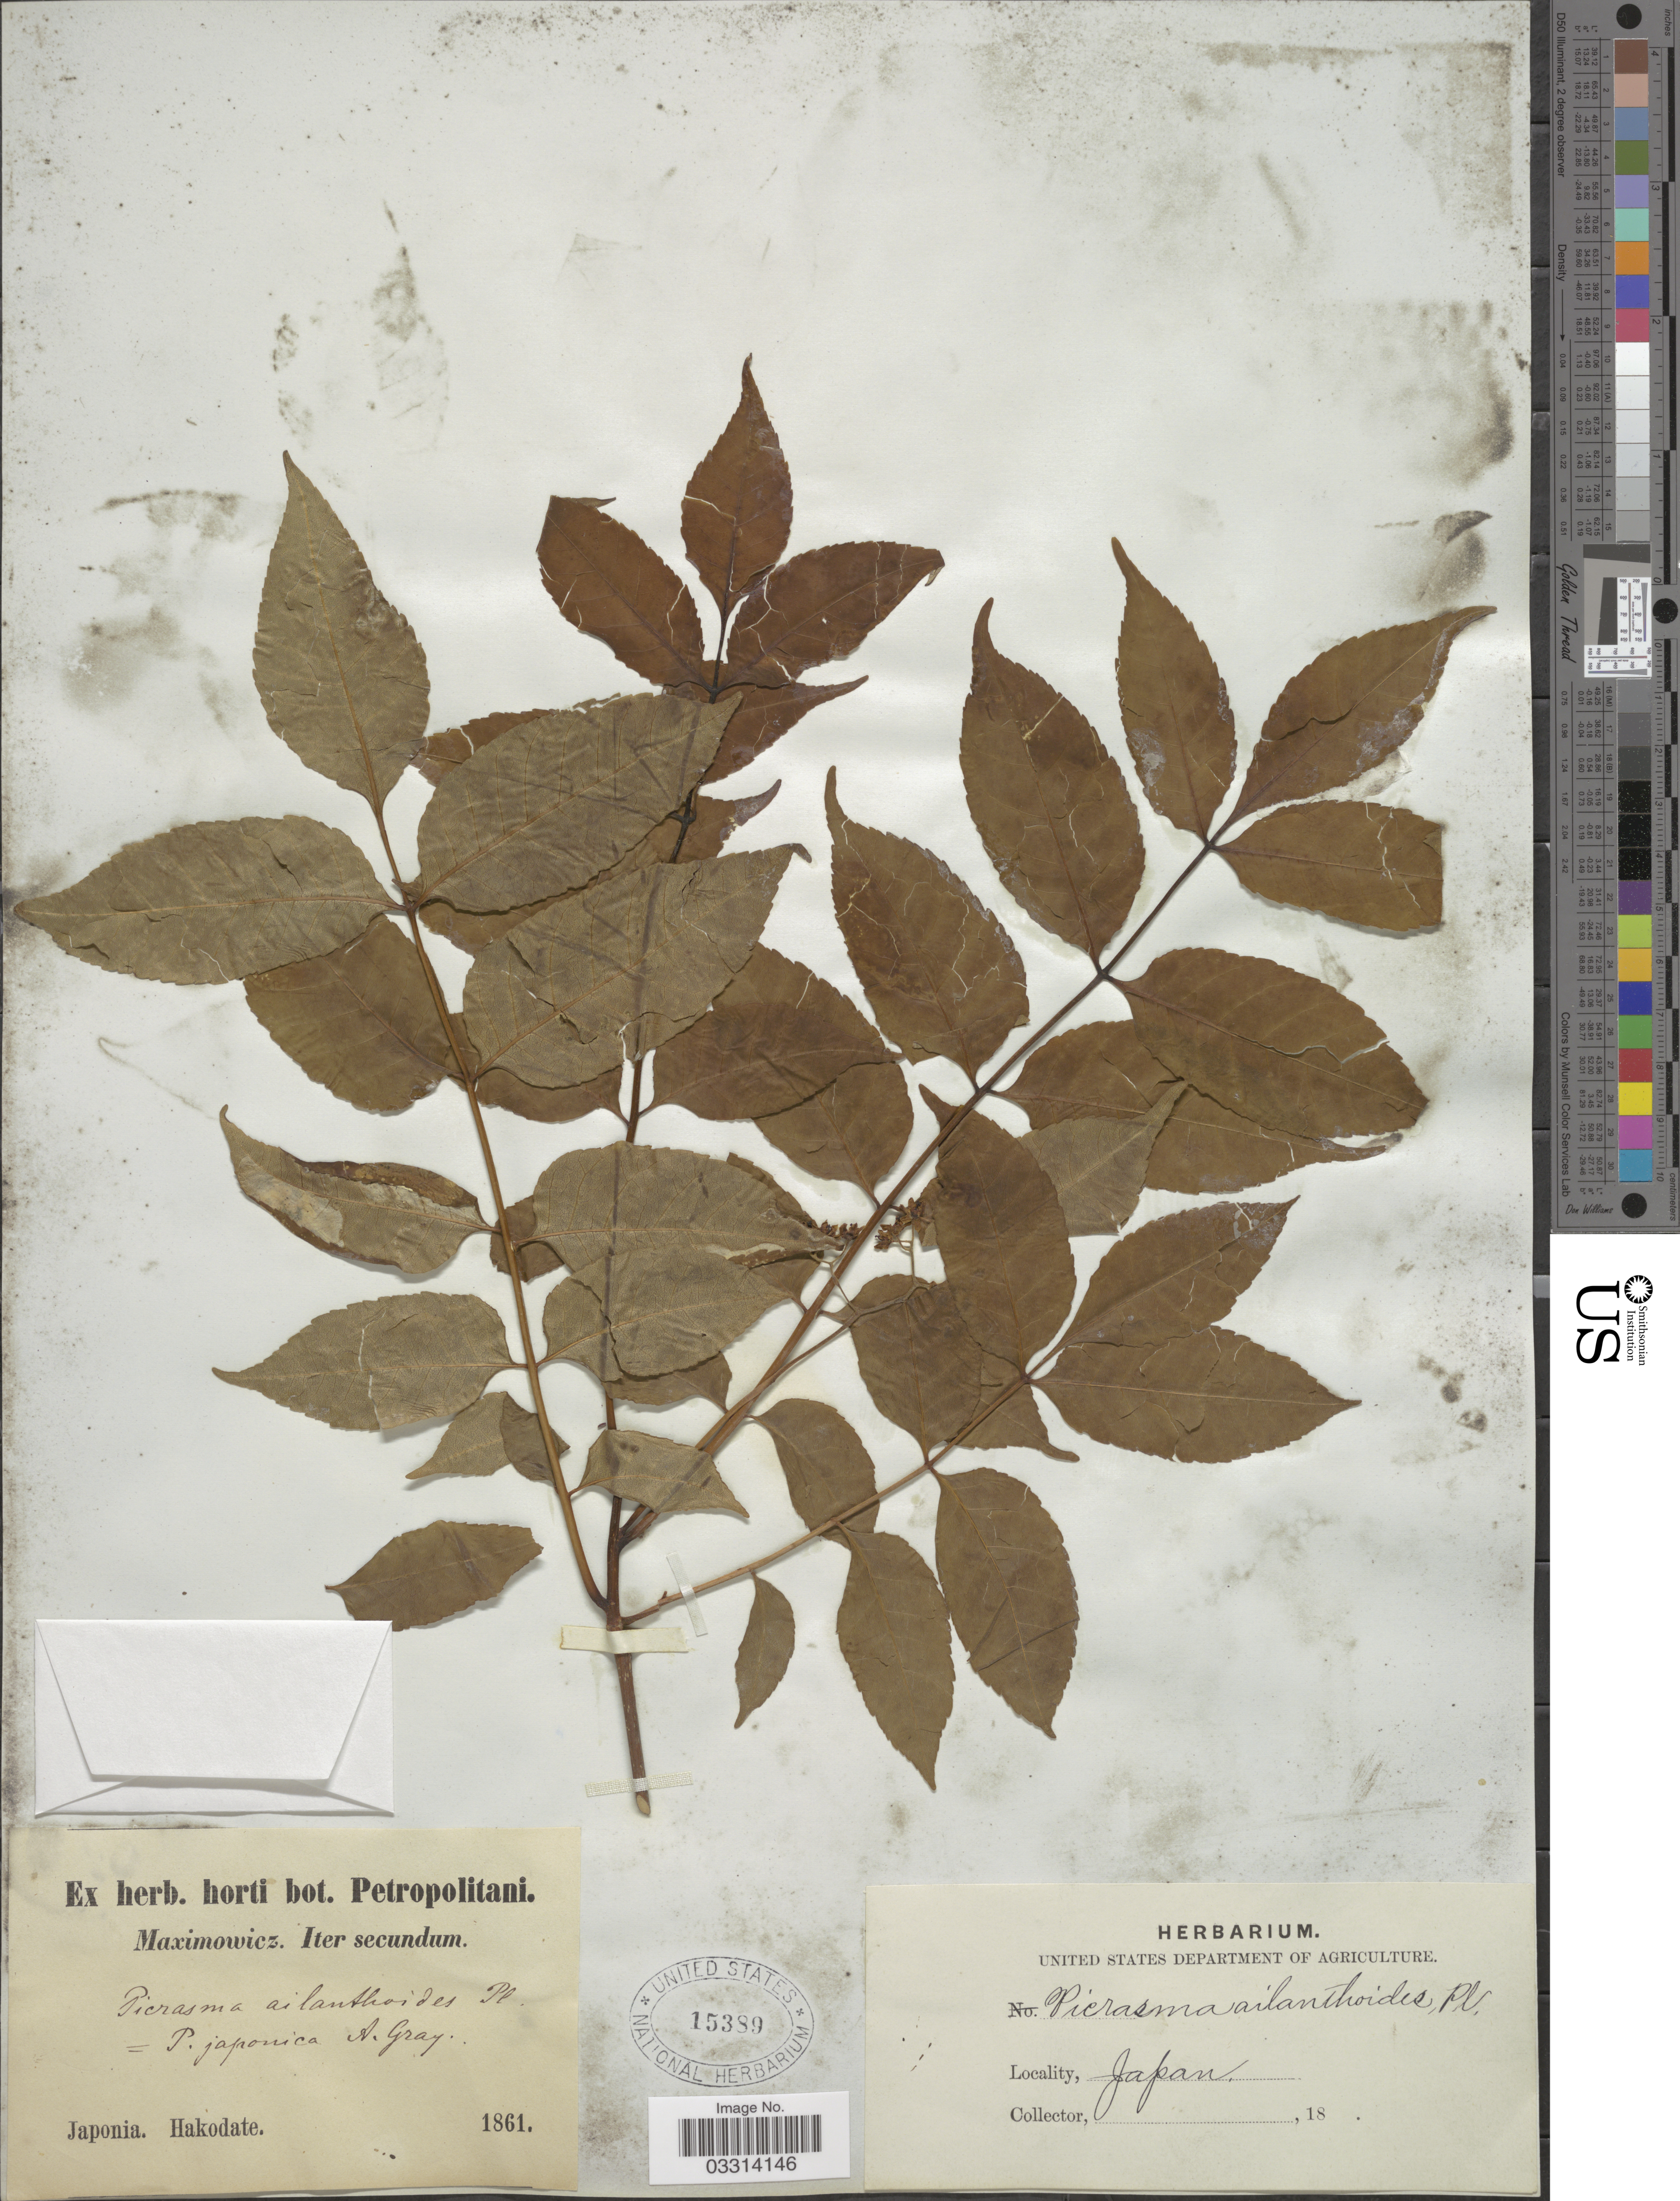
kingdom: Plantae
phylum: Tracheophyta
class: Magnoliopsida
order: Sapindales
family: Simaroubaceae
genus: Picrasma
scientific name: Picrasma ailanthoides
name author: (Bunge) Planch.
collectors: -. Maximowicz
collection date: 1861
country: Japan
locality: Japonia. Hakodate.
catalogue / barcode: US 15389